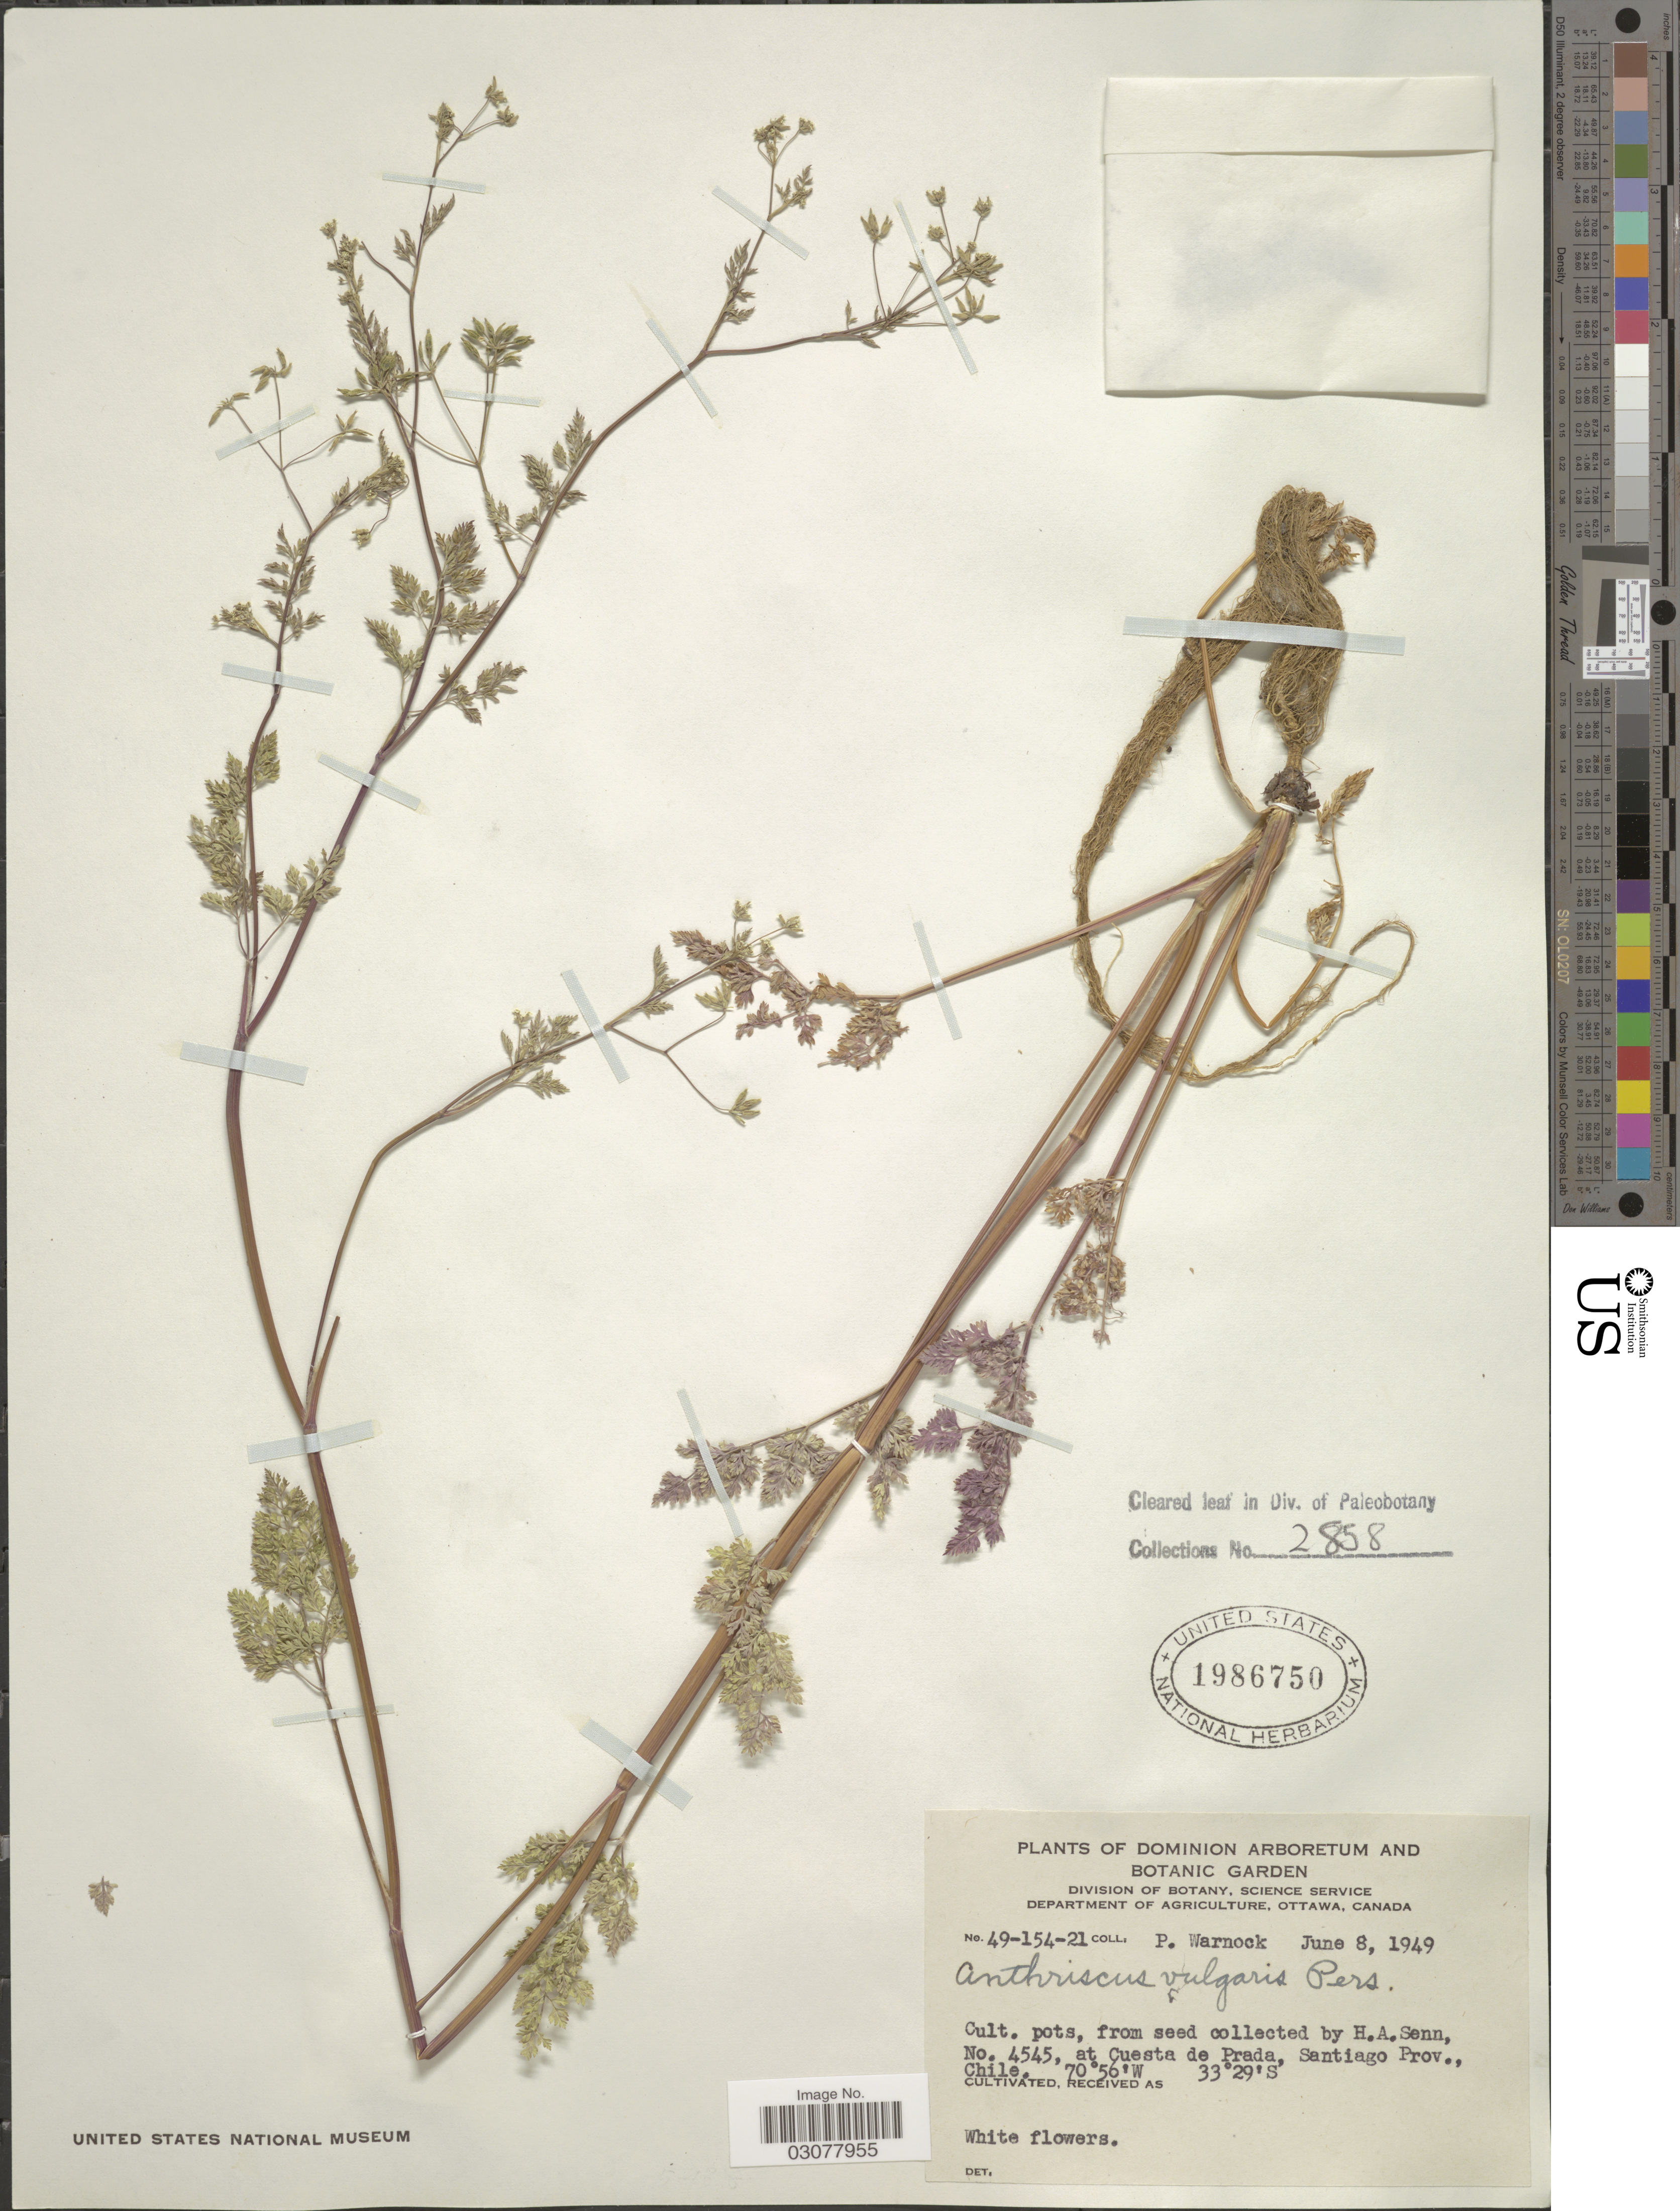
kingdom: Plantae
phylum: Tracheophyta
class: Magnoliopsida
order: Apiales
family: Apiaceae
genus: Anthriscus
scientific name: Anthriscus caucalis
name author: M. Bieb.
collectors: H. Senn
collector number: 4545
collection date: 1949-06-08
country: Chile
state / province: Región Metropolitana (RM)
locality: At Cuesta de Prada, Santiago Prov.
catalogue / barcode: US 1986750